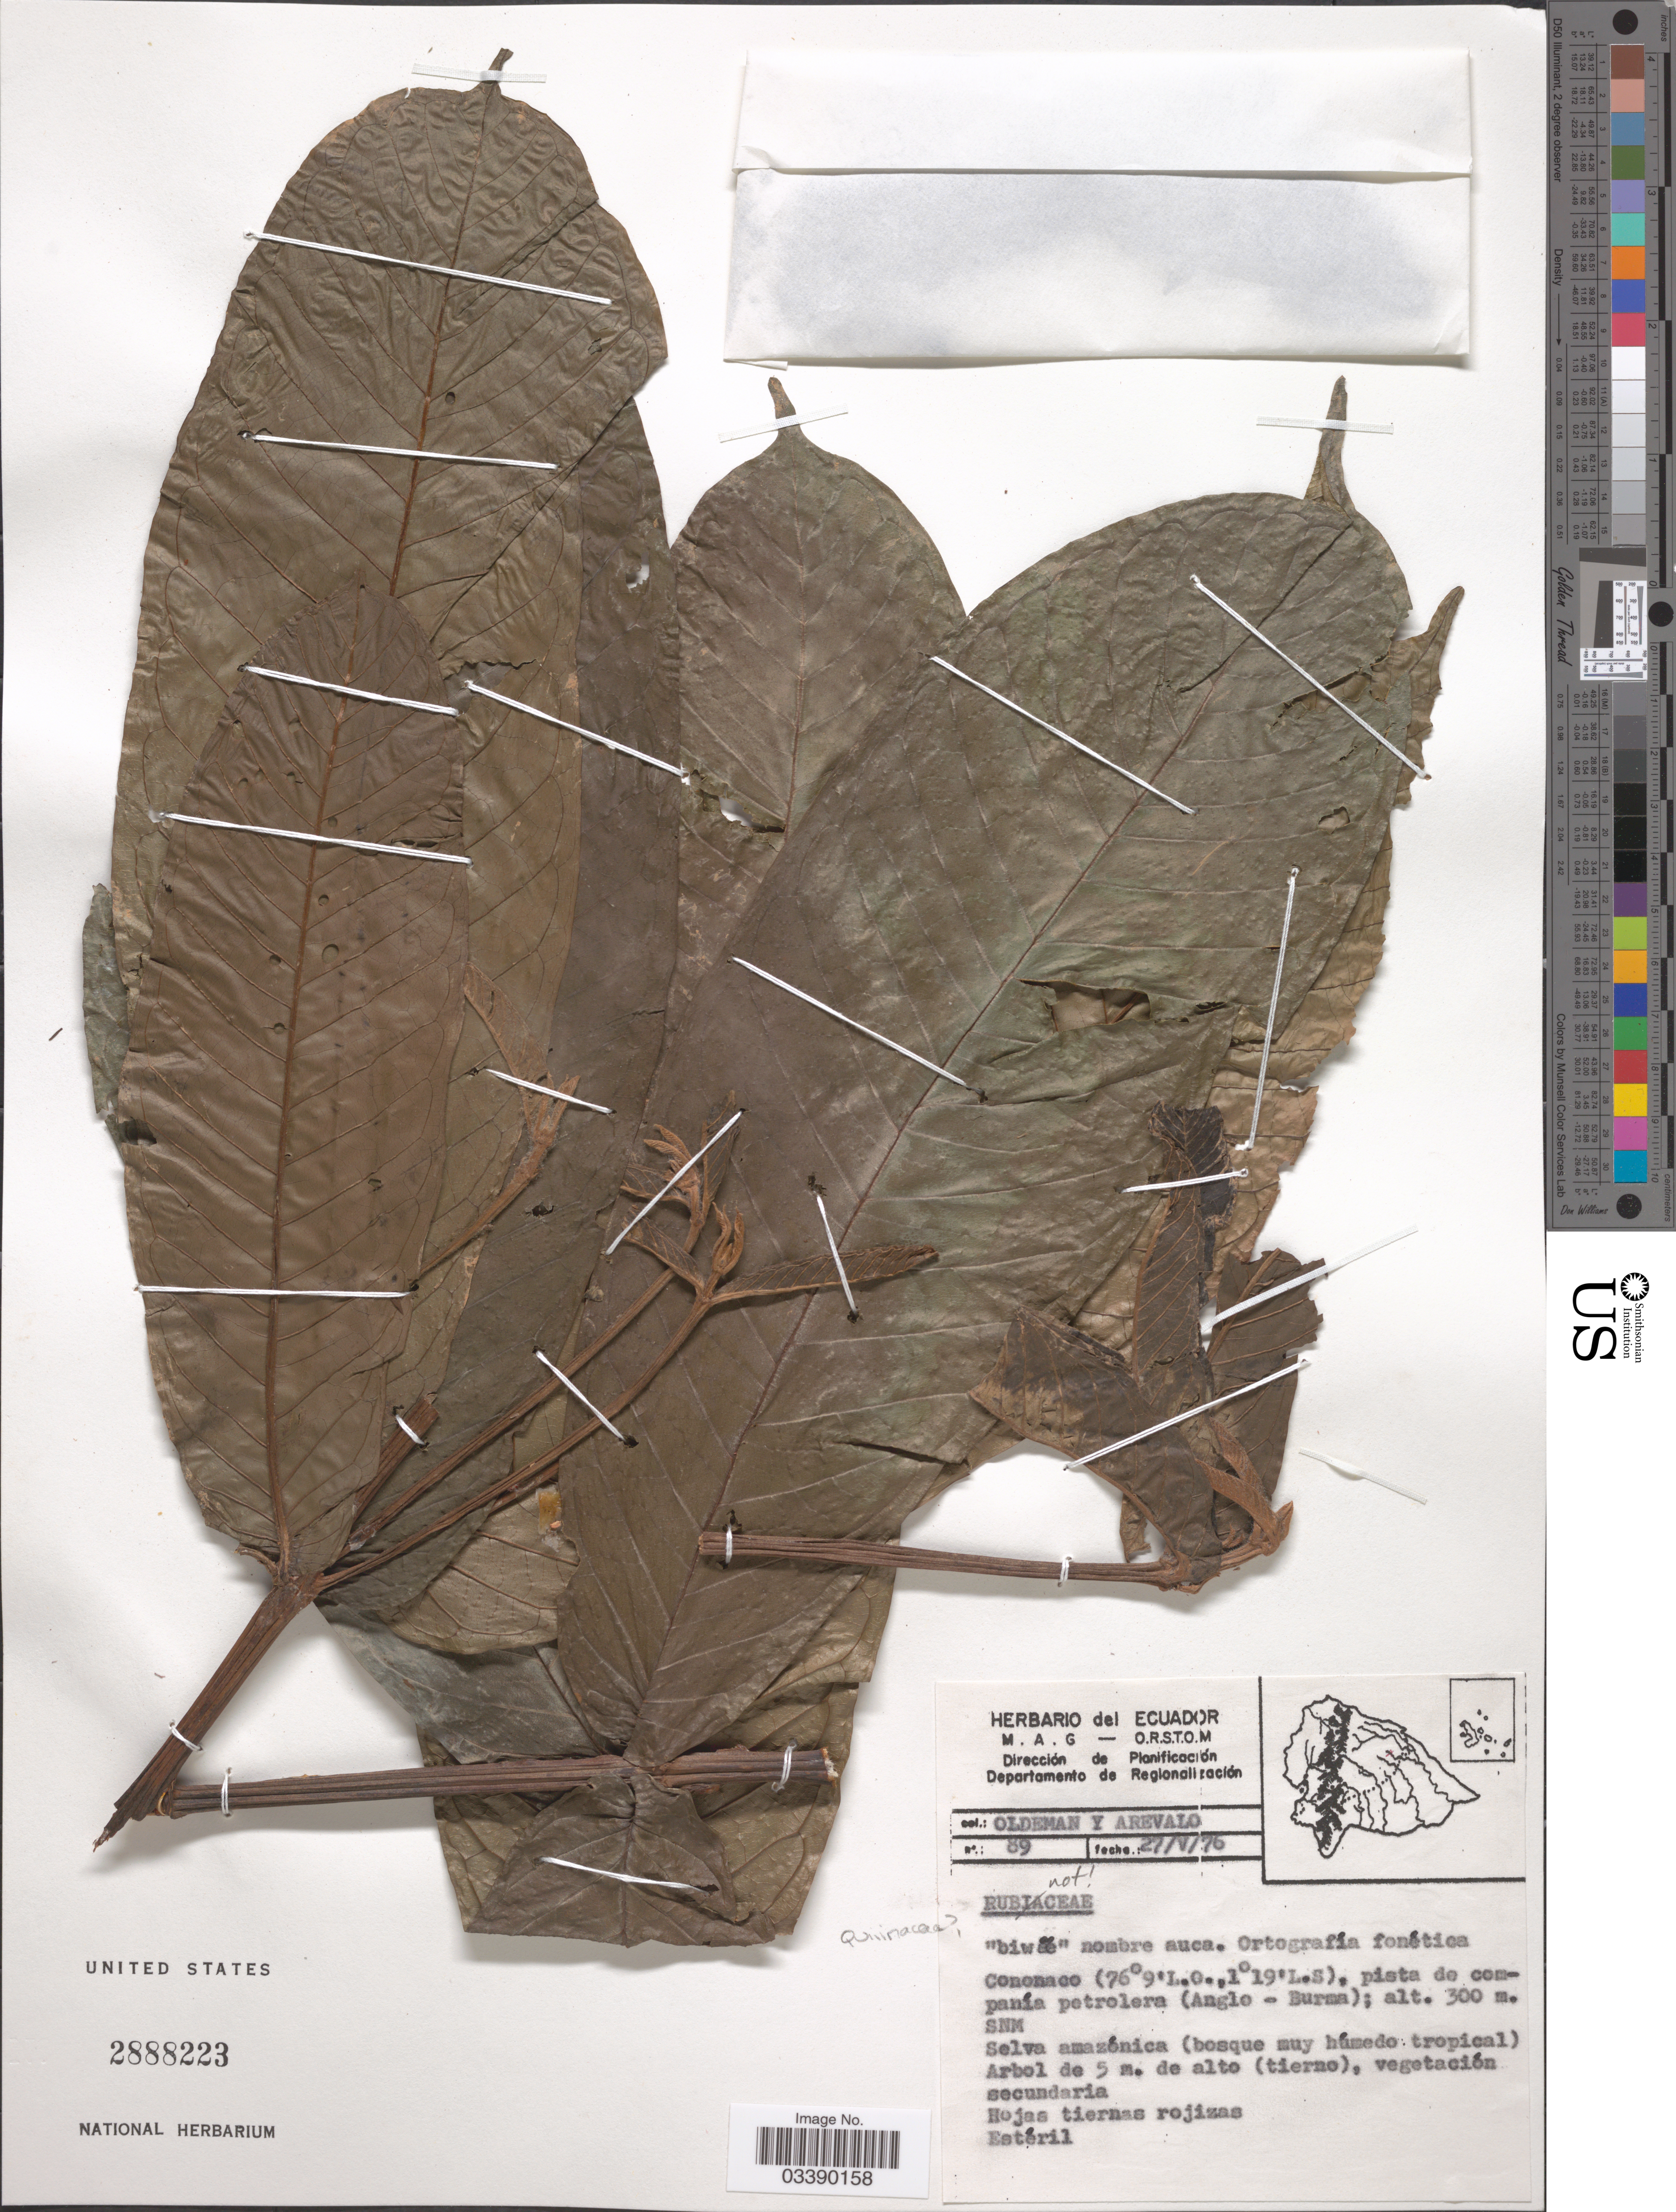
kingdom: Plantae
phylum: Tracheophyta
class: Magnoliopsida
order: Malpighiales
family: Ochnaceae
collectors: -- Oldeman & -. Arevalo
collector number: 89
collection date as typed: Transcribed d/m/y: 27/5/76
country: Ecuador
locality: Cononaco, pista de companía petrolera (Anglo - Burma).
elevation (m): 300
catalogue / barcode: US 2888223